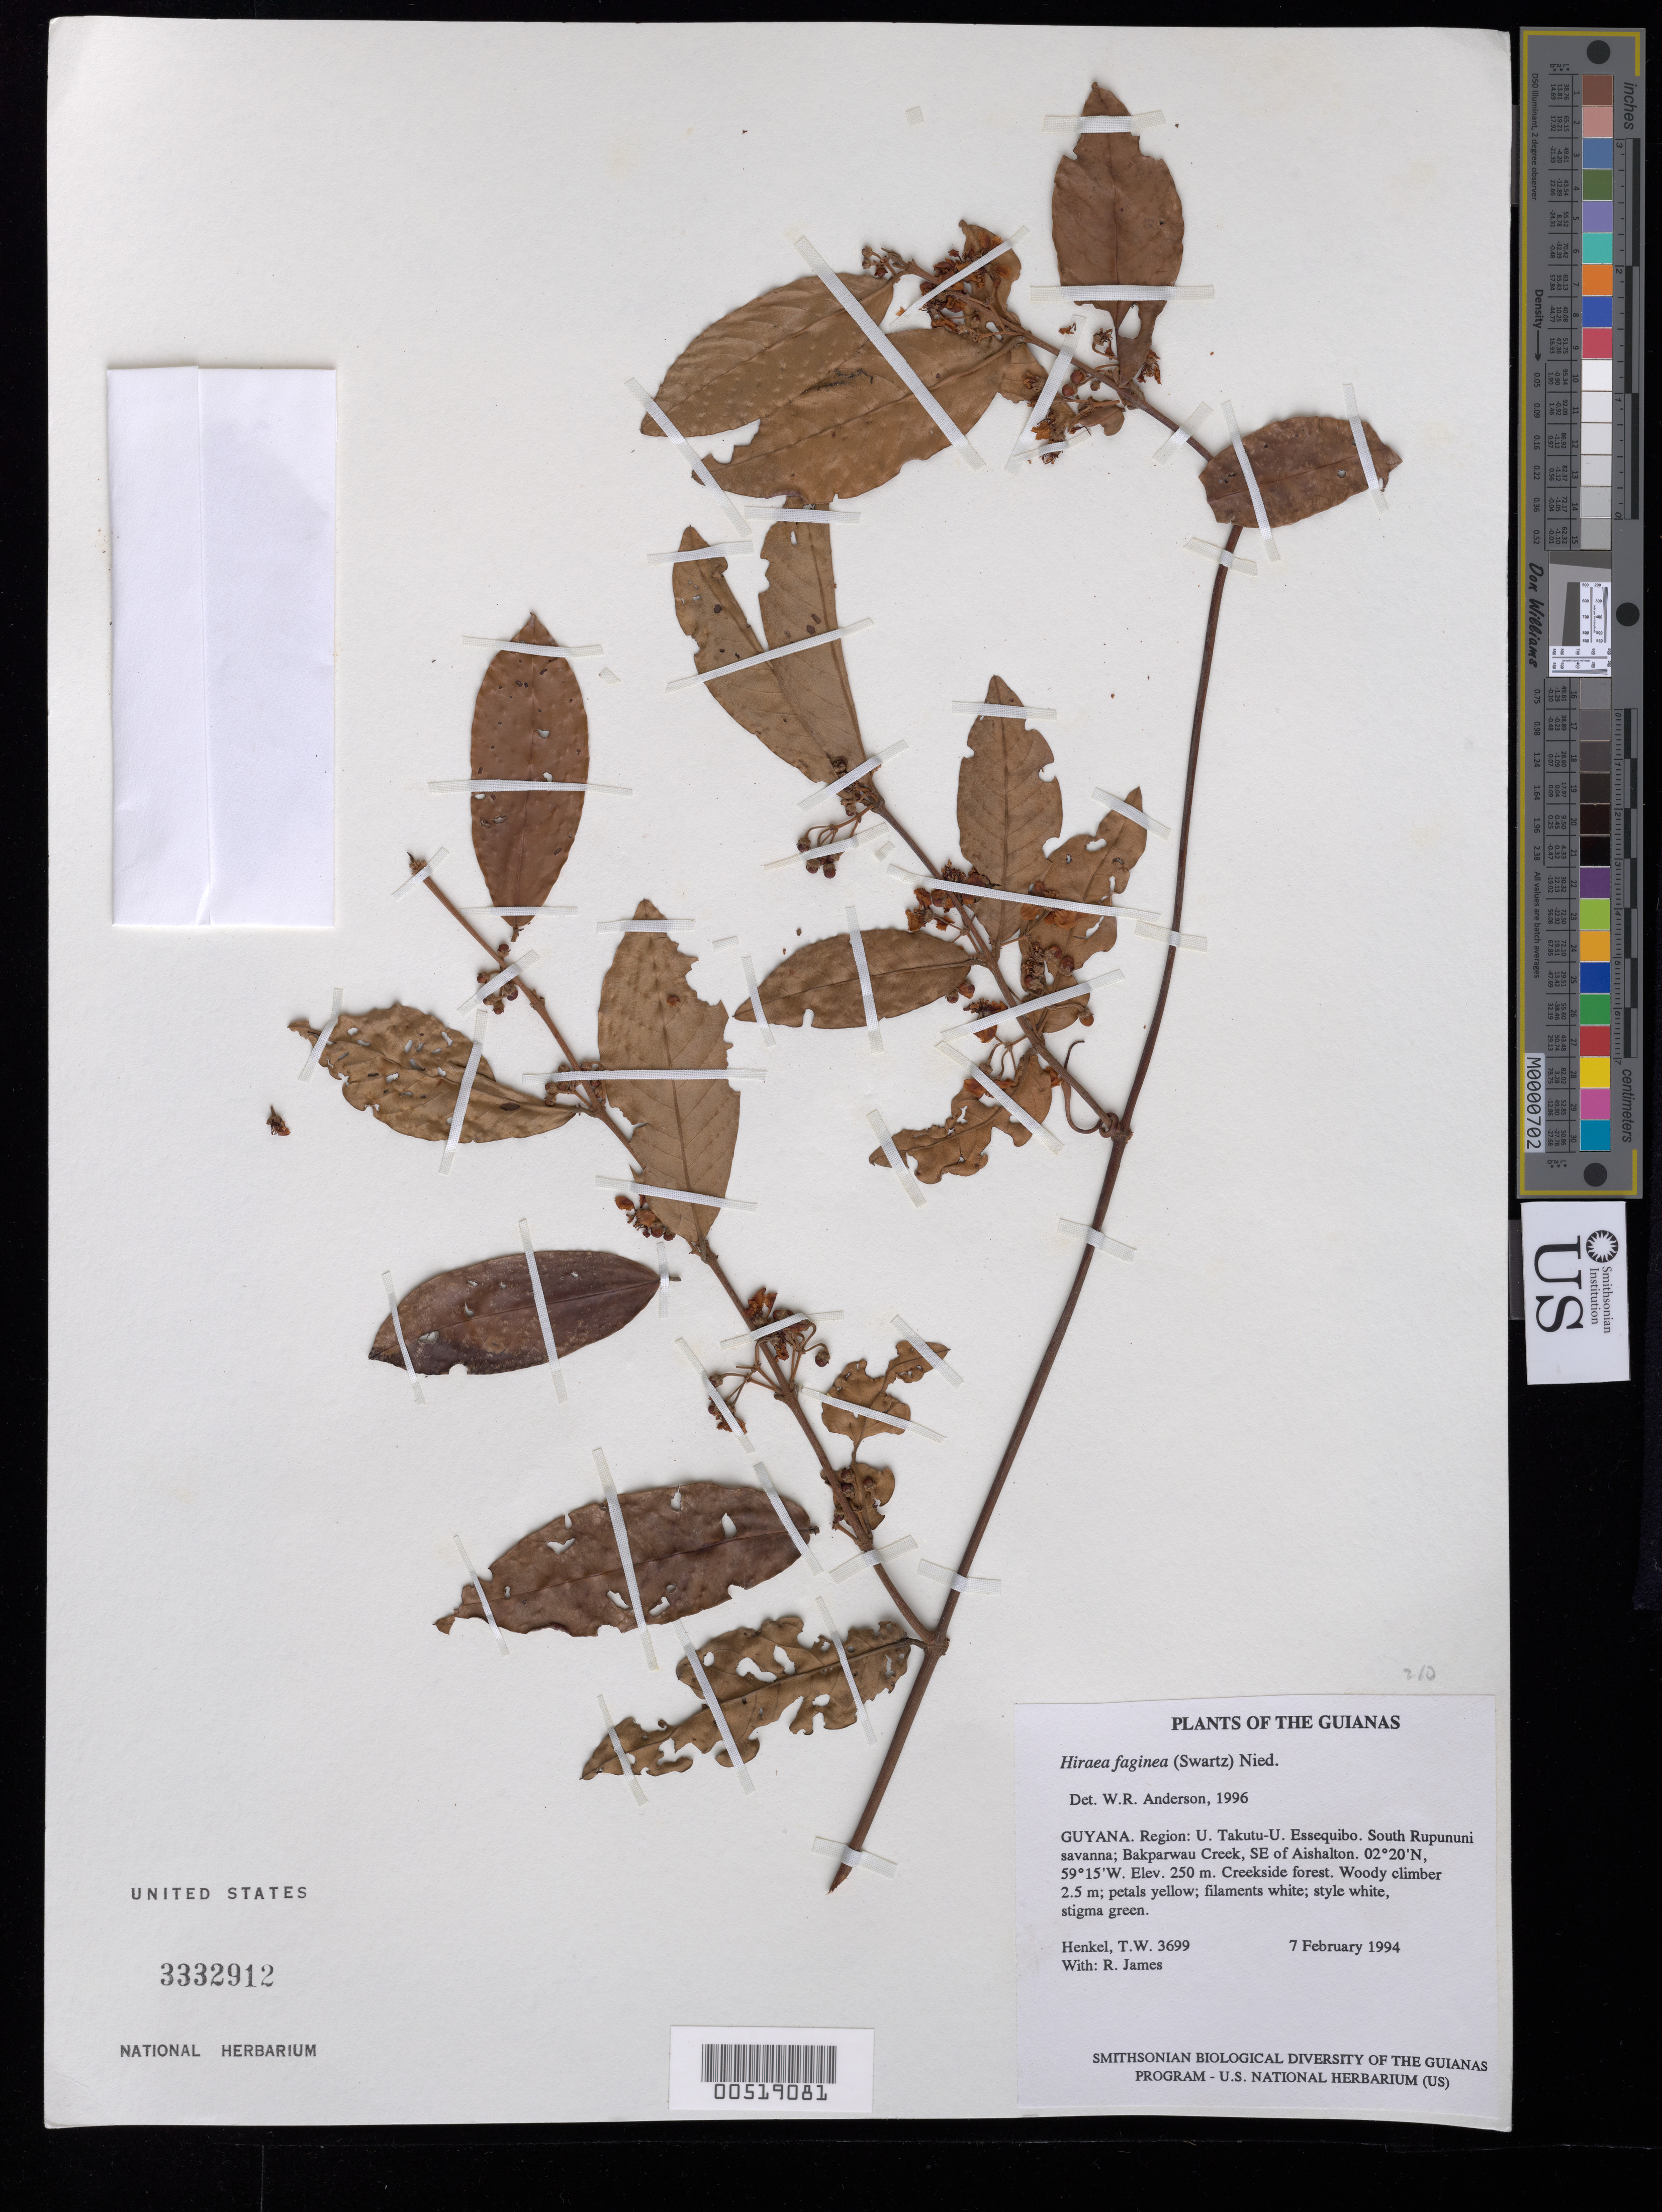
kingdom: Plantae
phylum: Tracheophyta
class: Magnoliopsida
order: Malpighiales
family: Malpighiaceae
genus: Hiraea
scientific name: Hiraea faginea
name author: (Sw.) Nied.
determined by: Anderson, W. R., (MICH), University of Michigan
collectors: T. Henkel & R. James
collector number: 3699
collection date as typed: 7 February 1994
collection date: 1994-02-07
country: Guyana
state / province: U. Takutu-U. Essequibo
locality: South Rupununi savanna; Bakparwau Creek, SE of Aishalton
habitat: Creekside forest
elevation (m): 250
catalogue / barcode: US 3332912